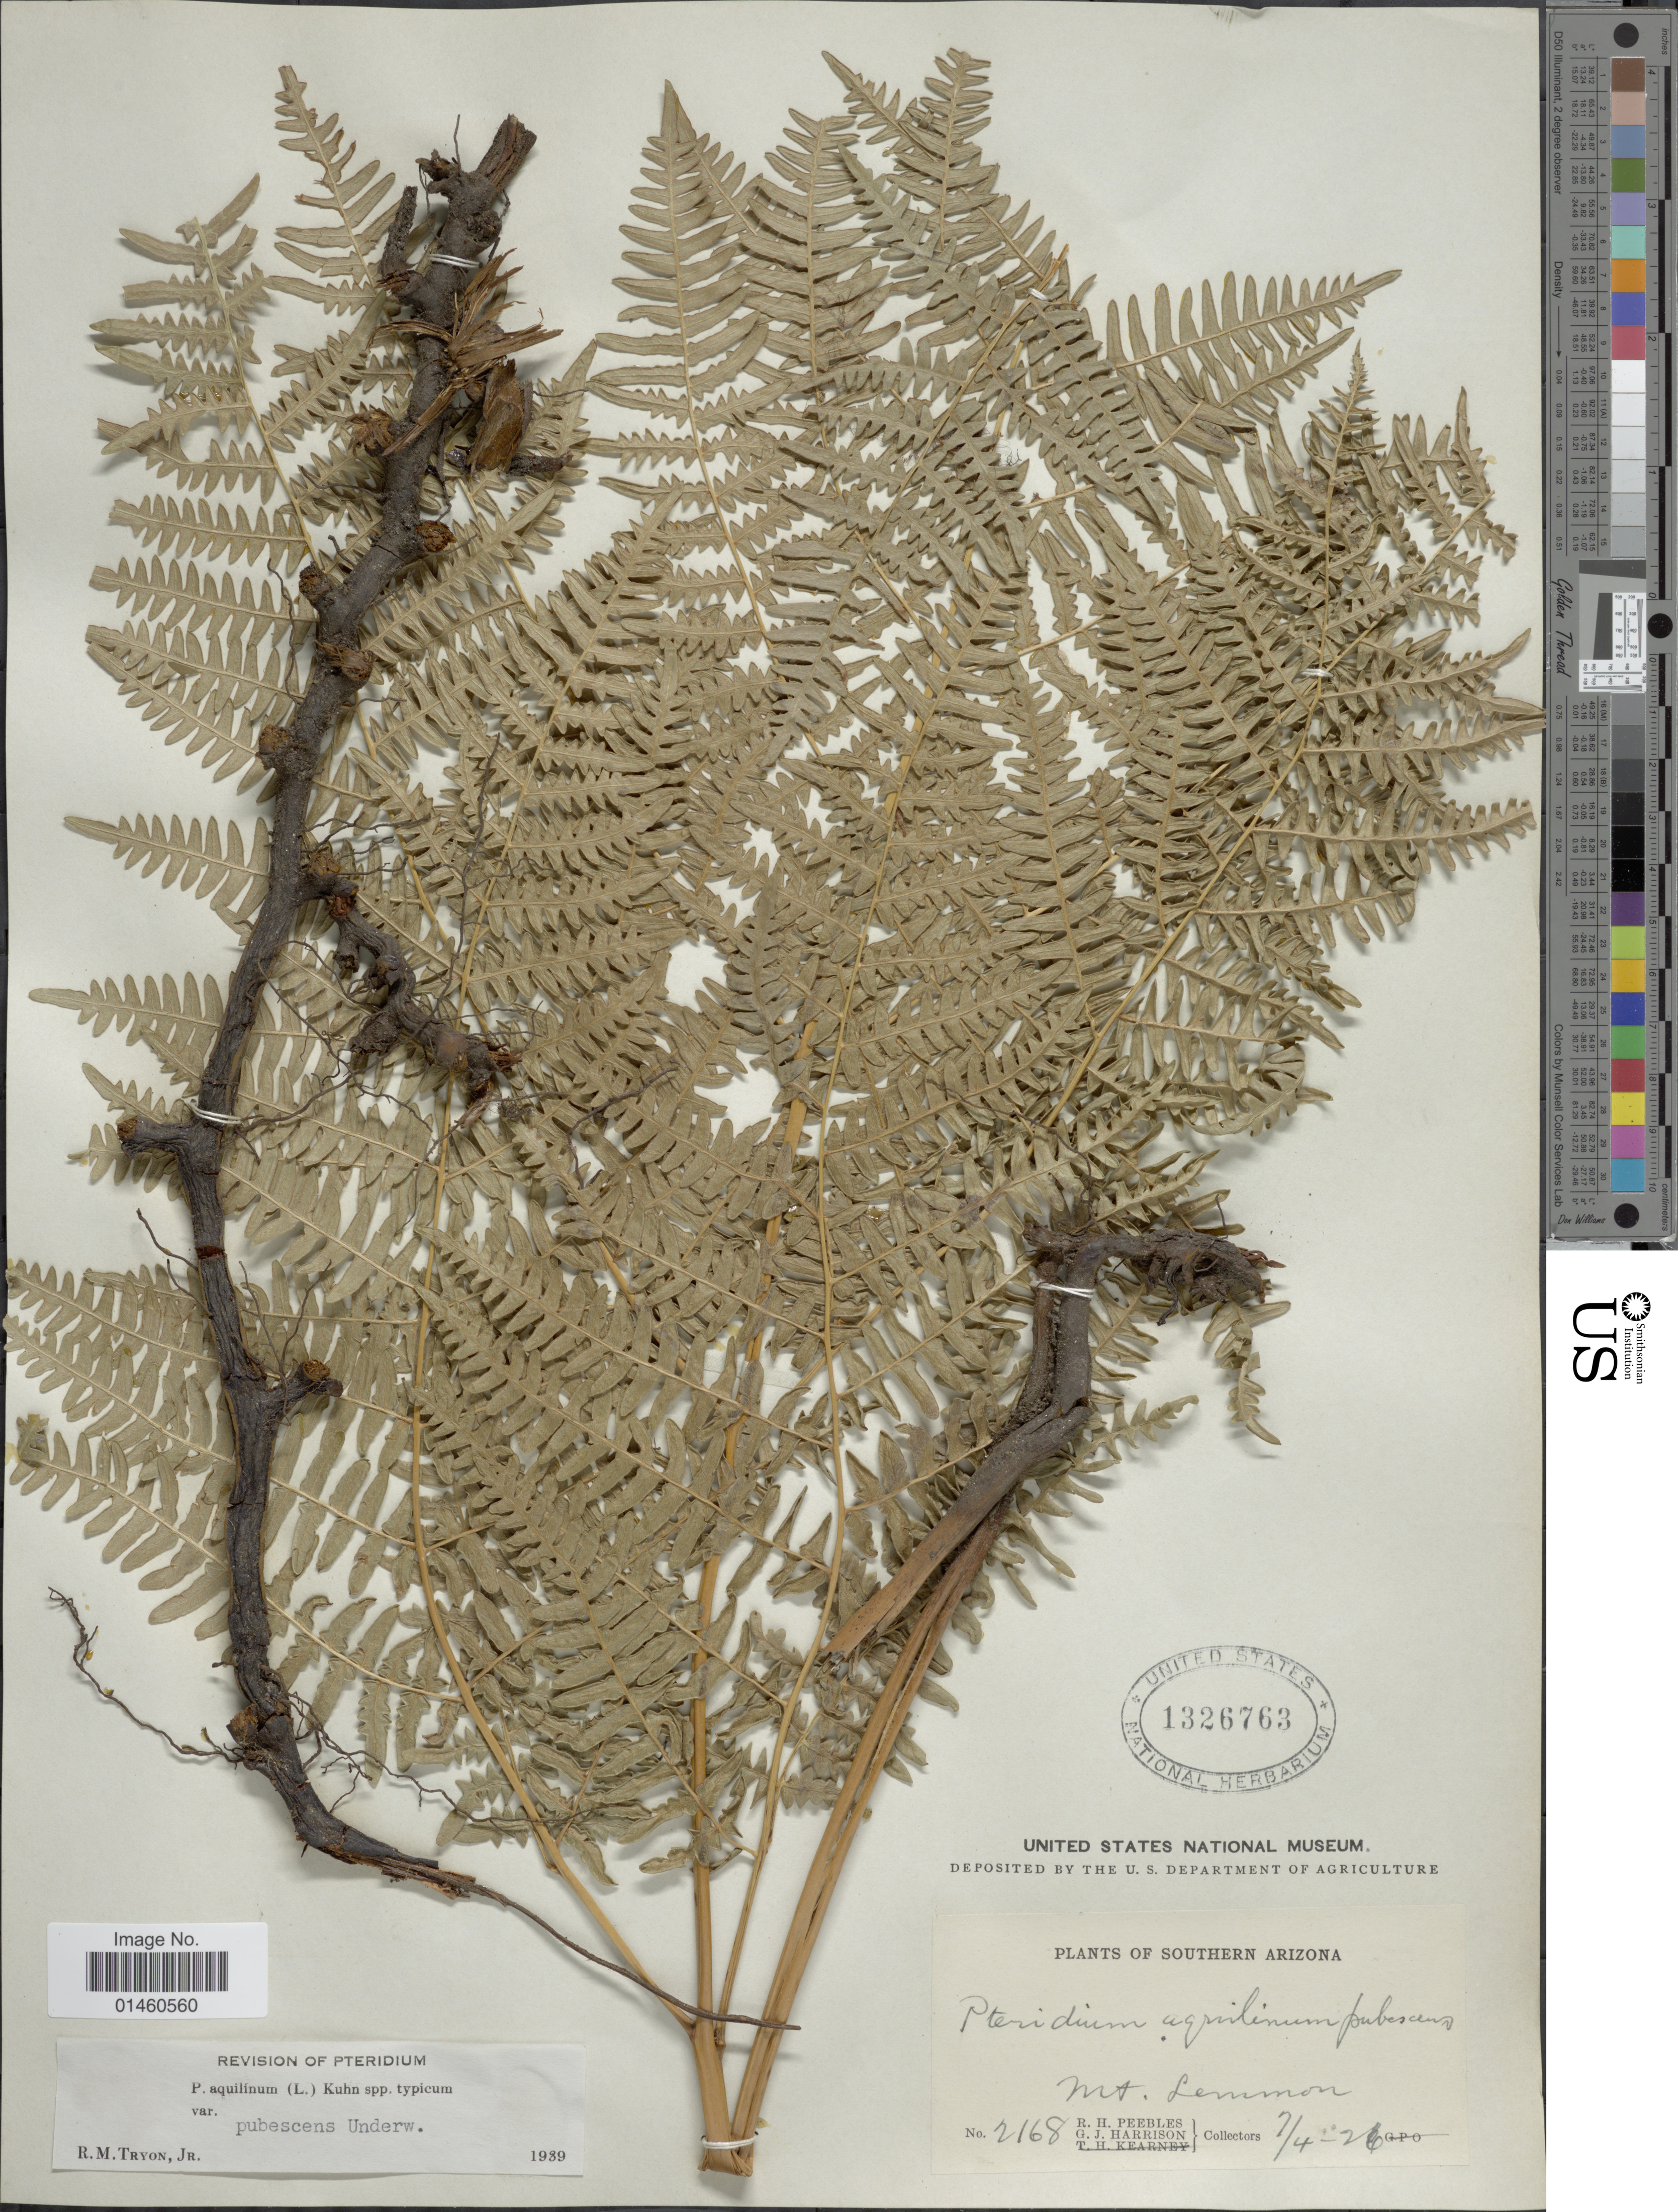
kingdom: Plantae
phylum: Tracheophyta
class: Polypodiopsida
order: Polypodiales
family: Dennstaedtiaceae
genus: Pteridium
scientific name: Pteridium pubescens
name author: (Underw.) Christenh.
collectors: R. H. Peebles & G. J. Harrison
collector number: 2168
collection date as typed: Transcribed d/m/y: 7/4/26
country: United States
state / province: Arizona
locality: Southern Arizona, Mt. Lemmon.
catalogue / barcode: US 1326763